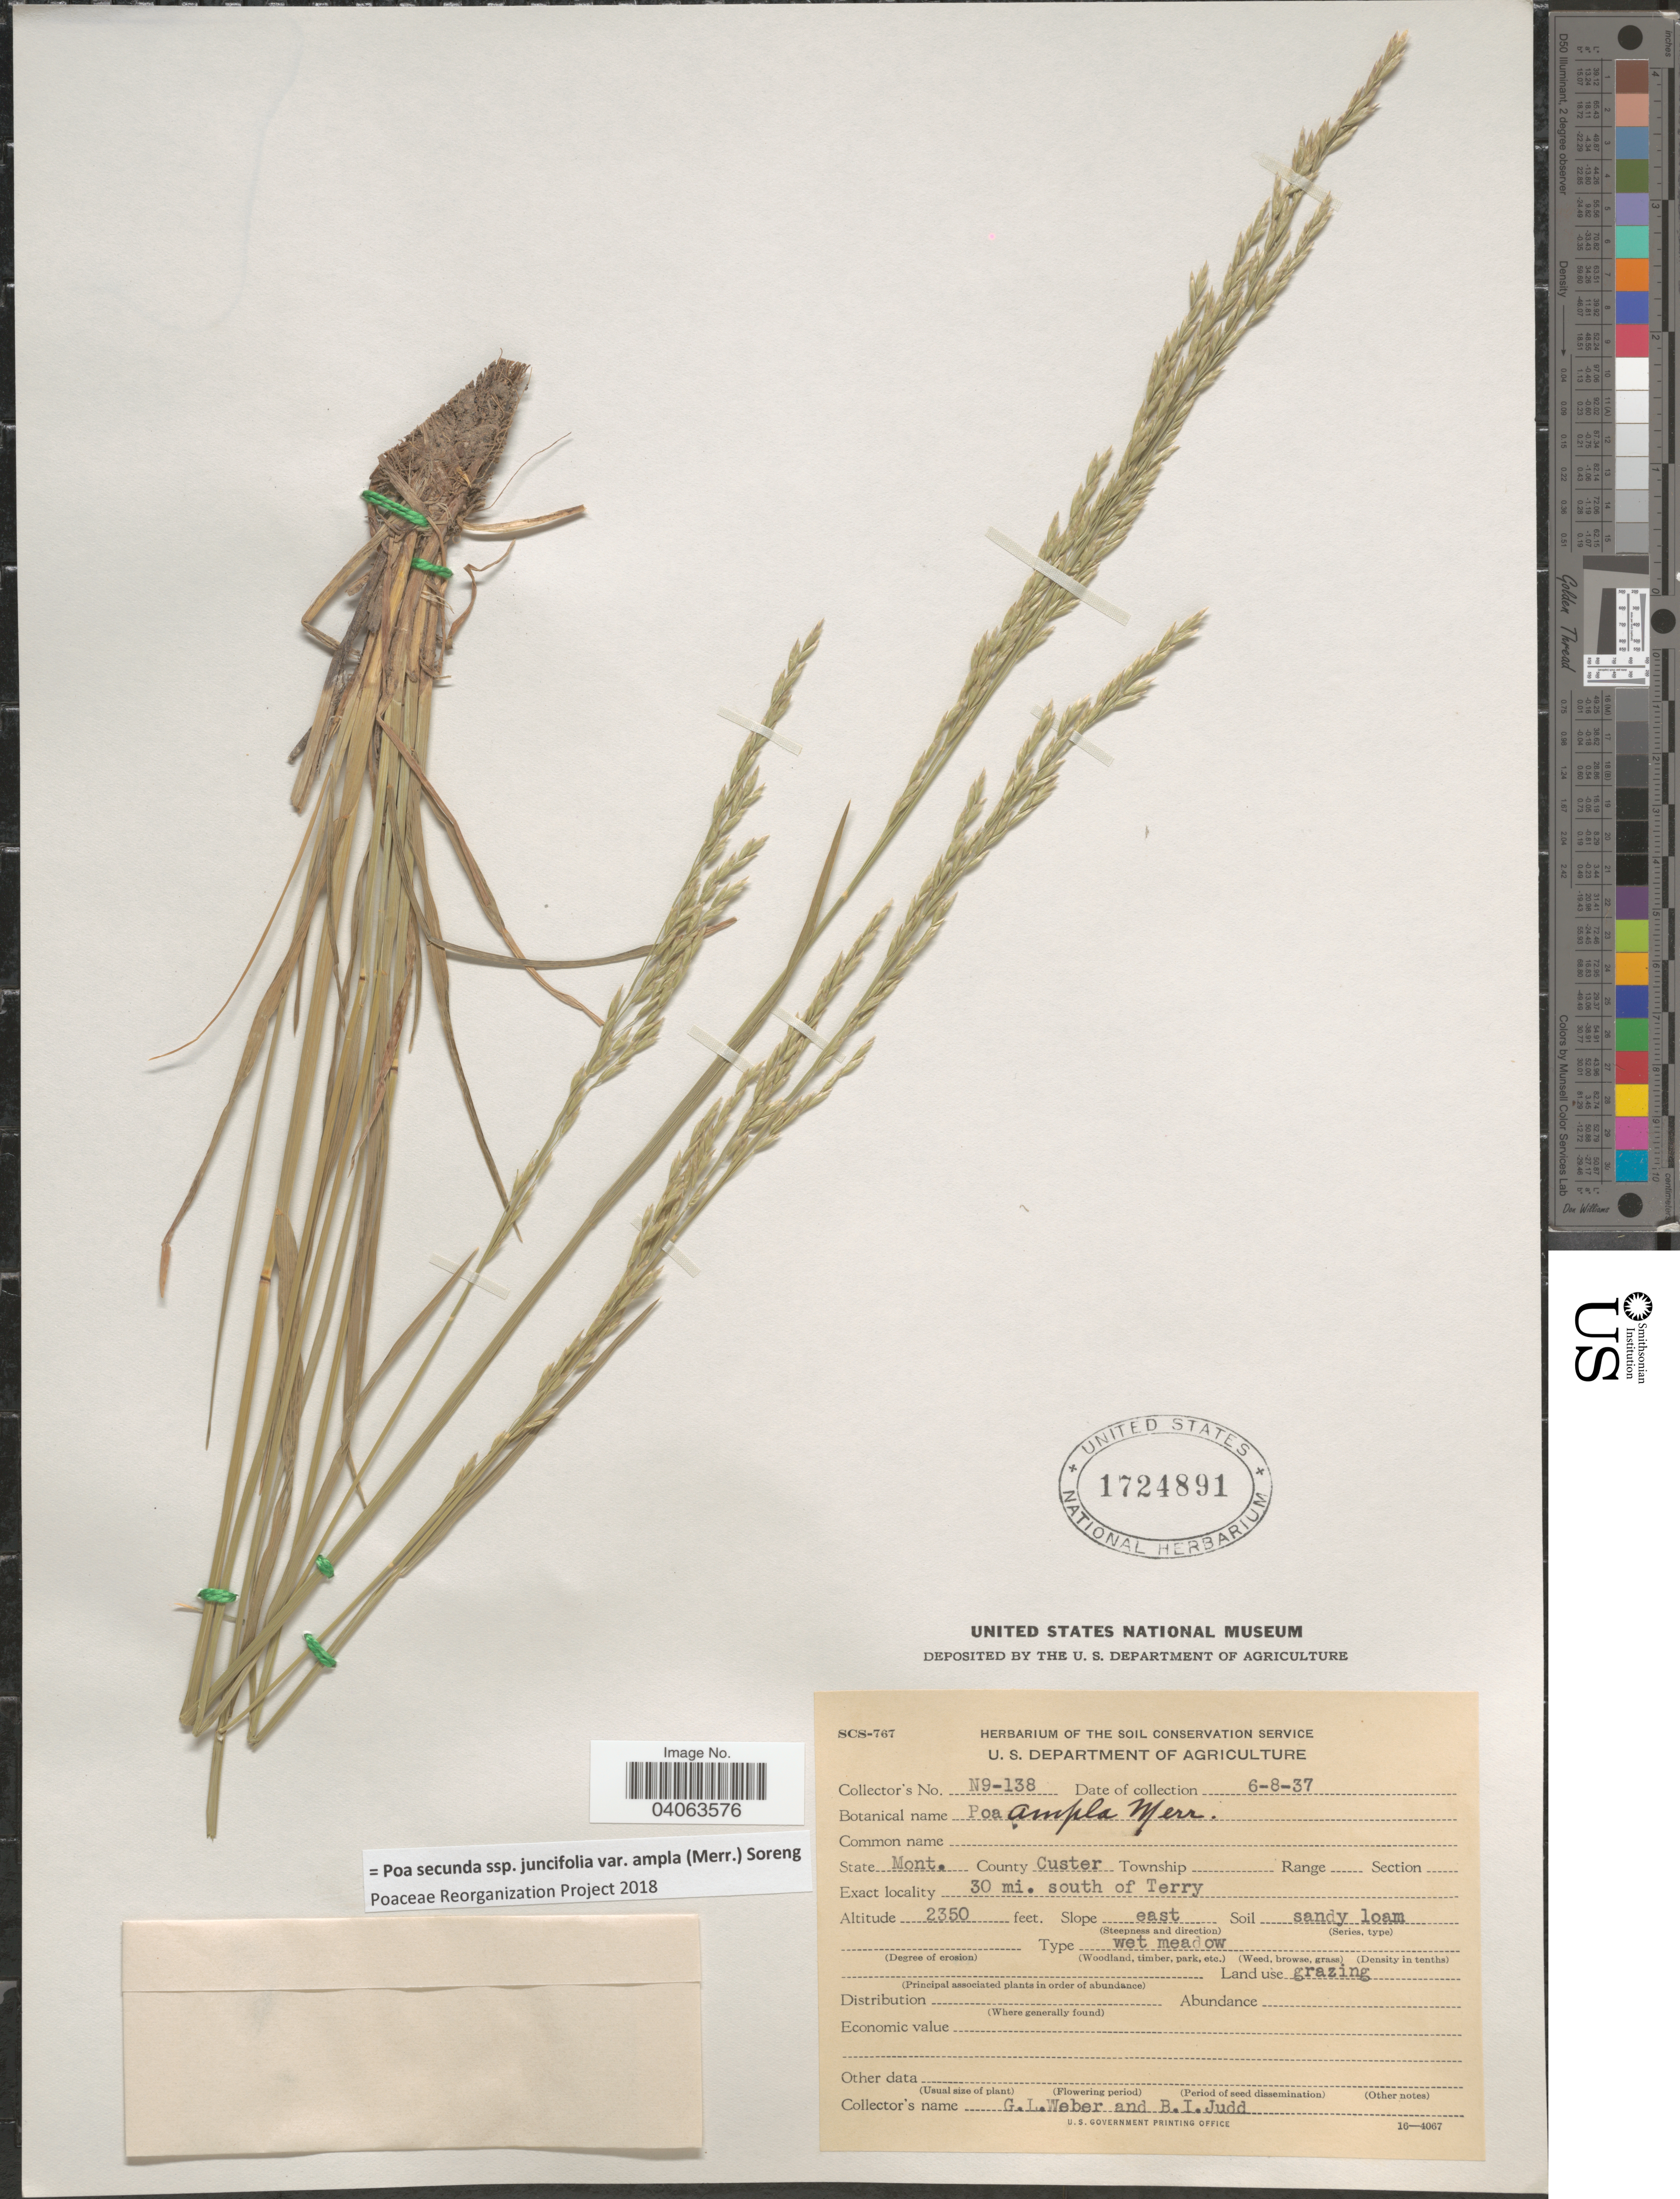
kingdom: Plantae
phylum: Tracheophyta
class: Liliopsida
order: Poales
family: Poaceae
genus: Poa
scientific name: Poa secunda subsp. juncifolia var. ampla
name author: (Merr.) Soreng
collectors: G. Weber & B. Judd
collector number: N9-138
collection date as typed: Transcribed d/m/y: 8/6/37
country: United States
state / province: Montana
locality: County Custer. 30 mi. south of Terry. Slope east.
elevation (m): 716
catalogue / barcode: US 1724891